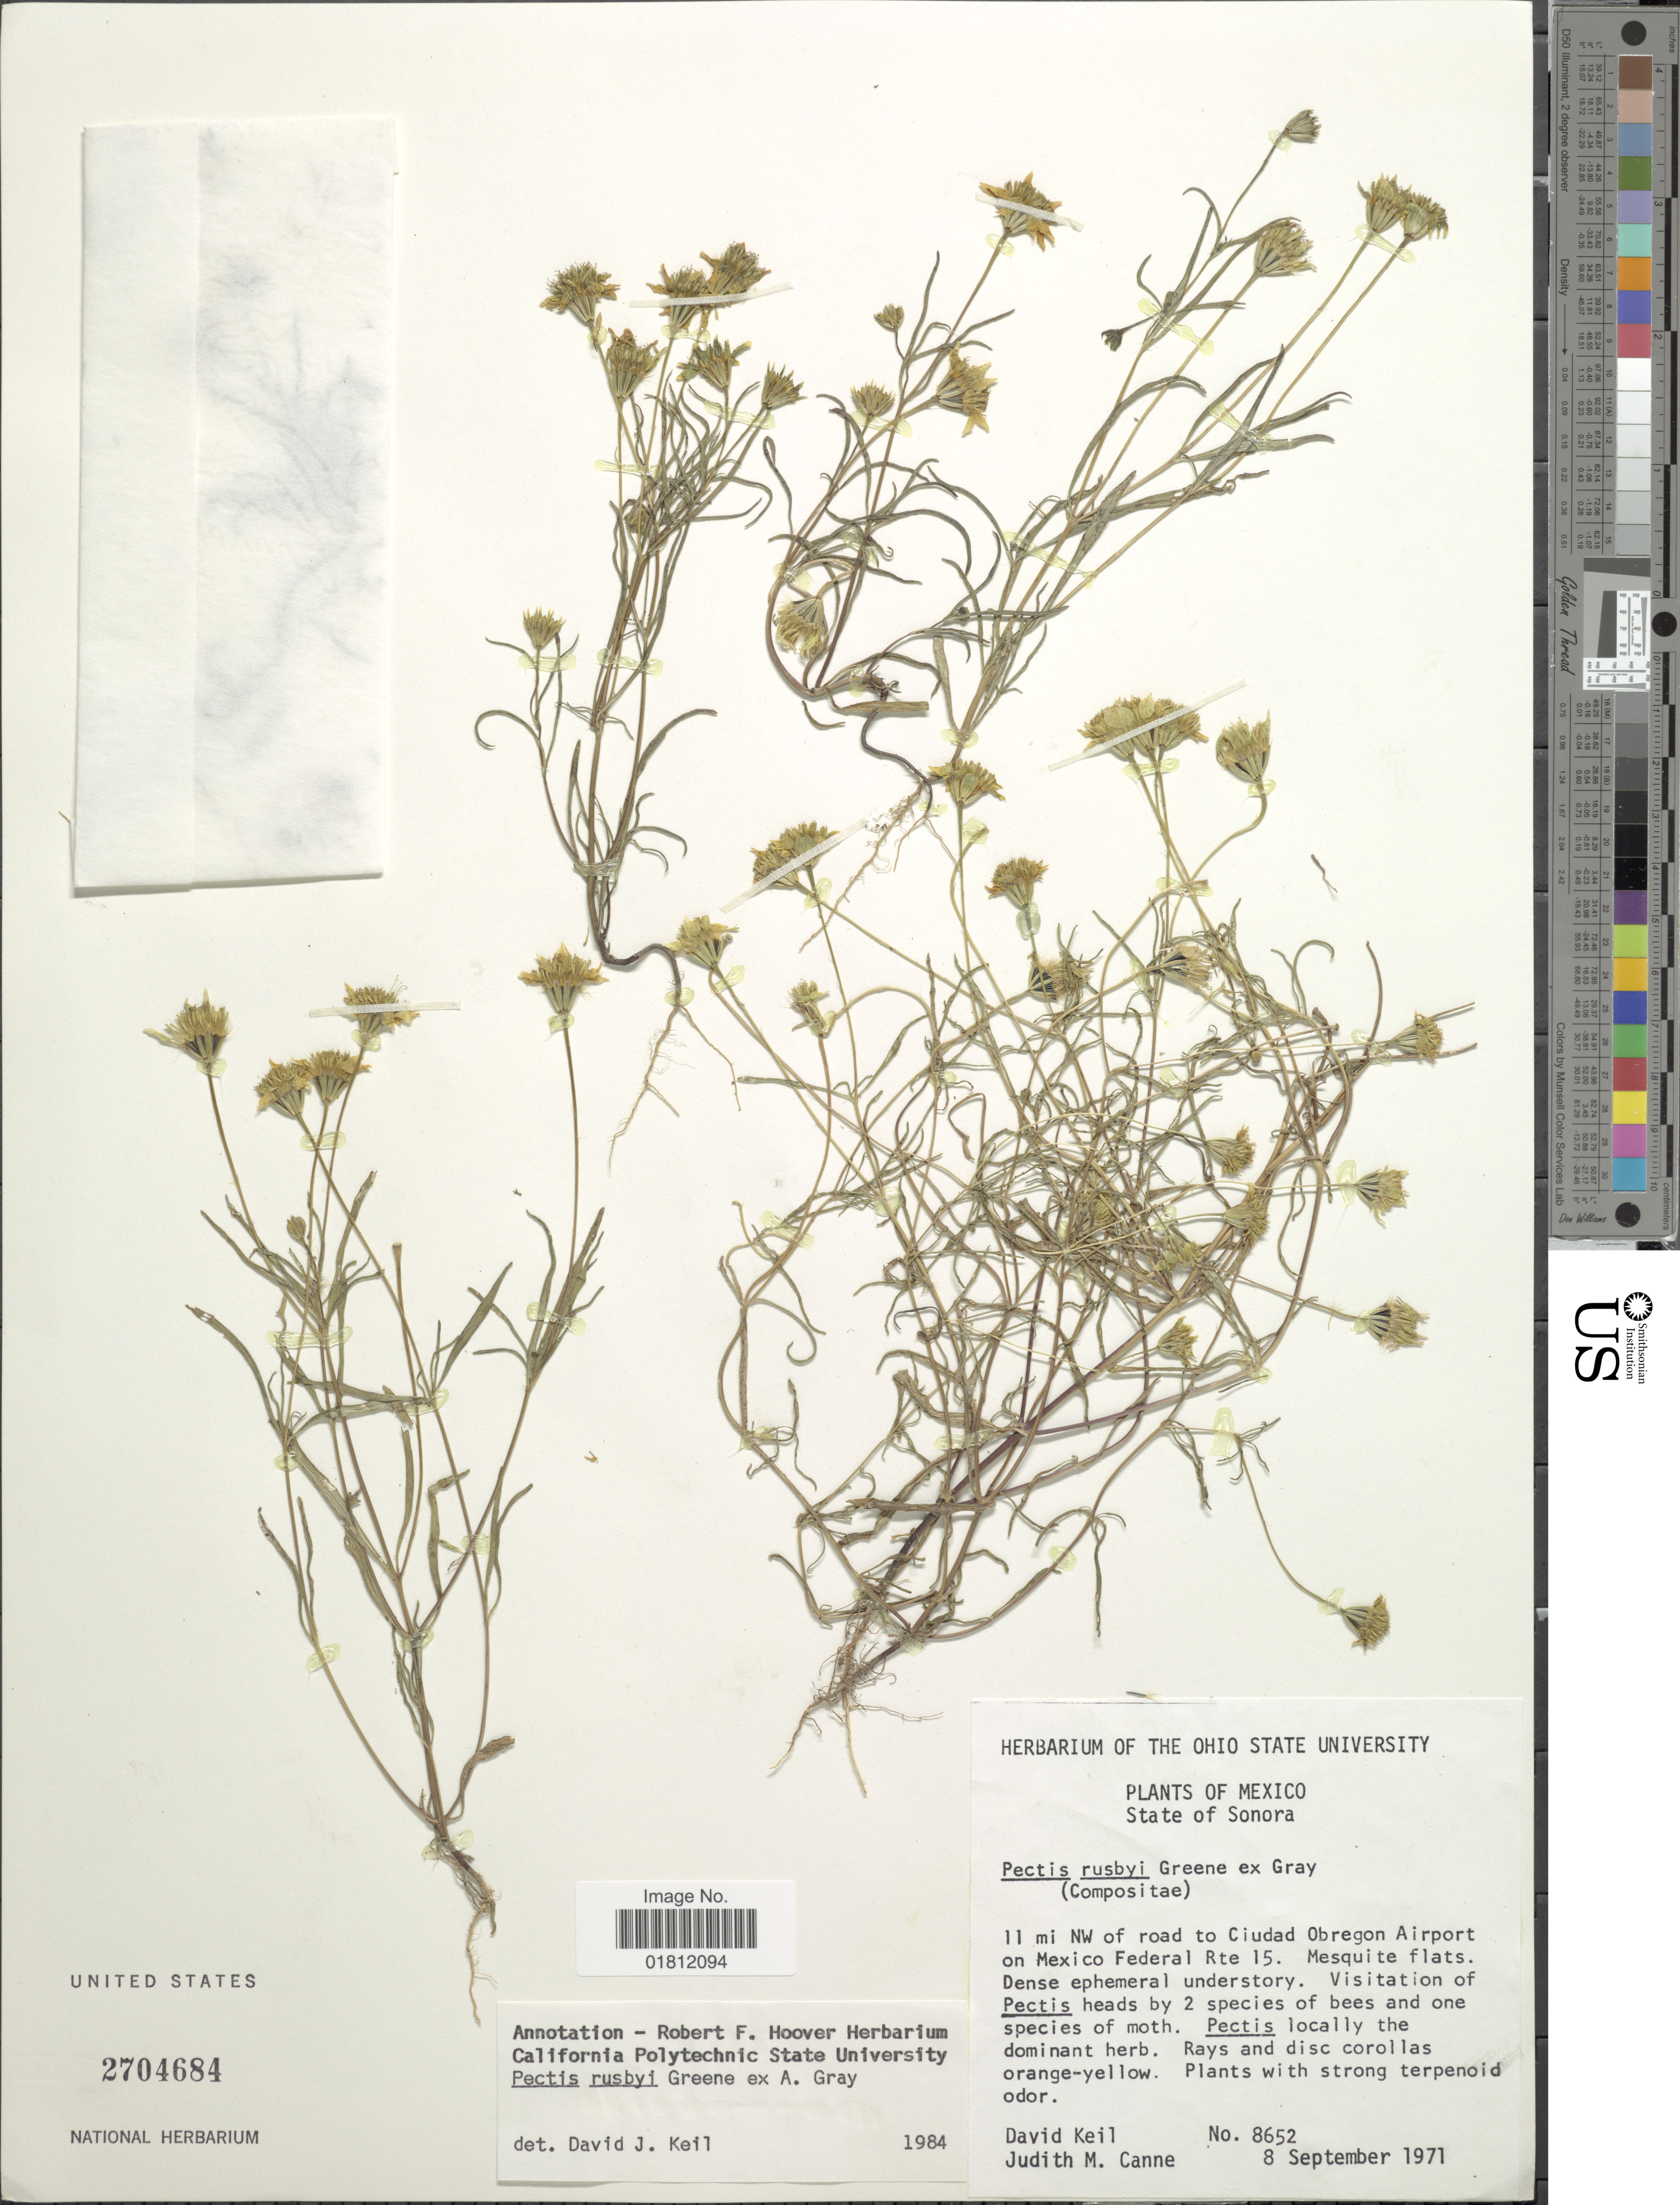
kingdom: Plantae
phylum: Tracheophyta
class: Magnoliopsida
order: Asterales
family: Asteraceae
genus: Pectis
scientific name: Pectis rusbyi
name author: Greene ex A. Gray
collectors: D. J. Keil & J. M. Canne-Hilliker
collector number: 8652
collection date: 1971-09-08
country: Mexico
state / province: Sonora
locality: State of Sonora. 11 mi NW of road Ciudad Obregon Airport on Mexico Federal Rte 15.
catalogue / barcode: US 2704684